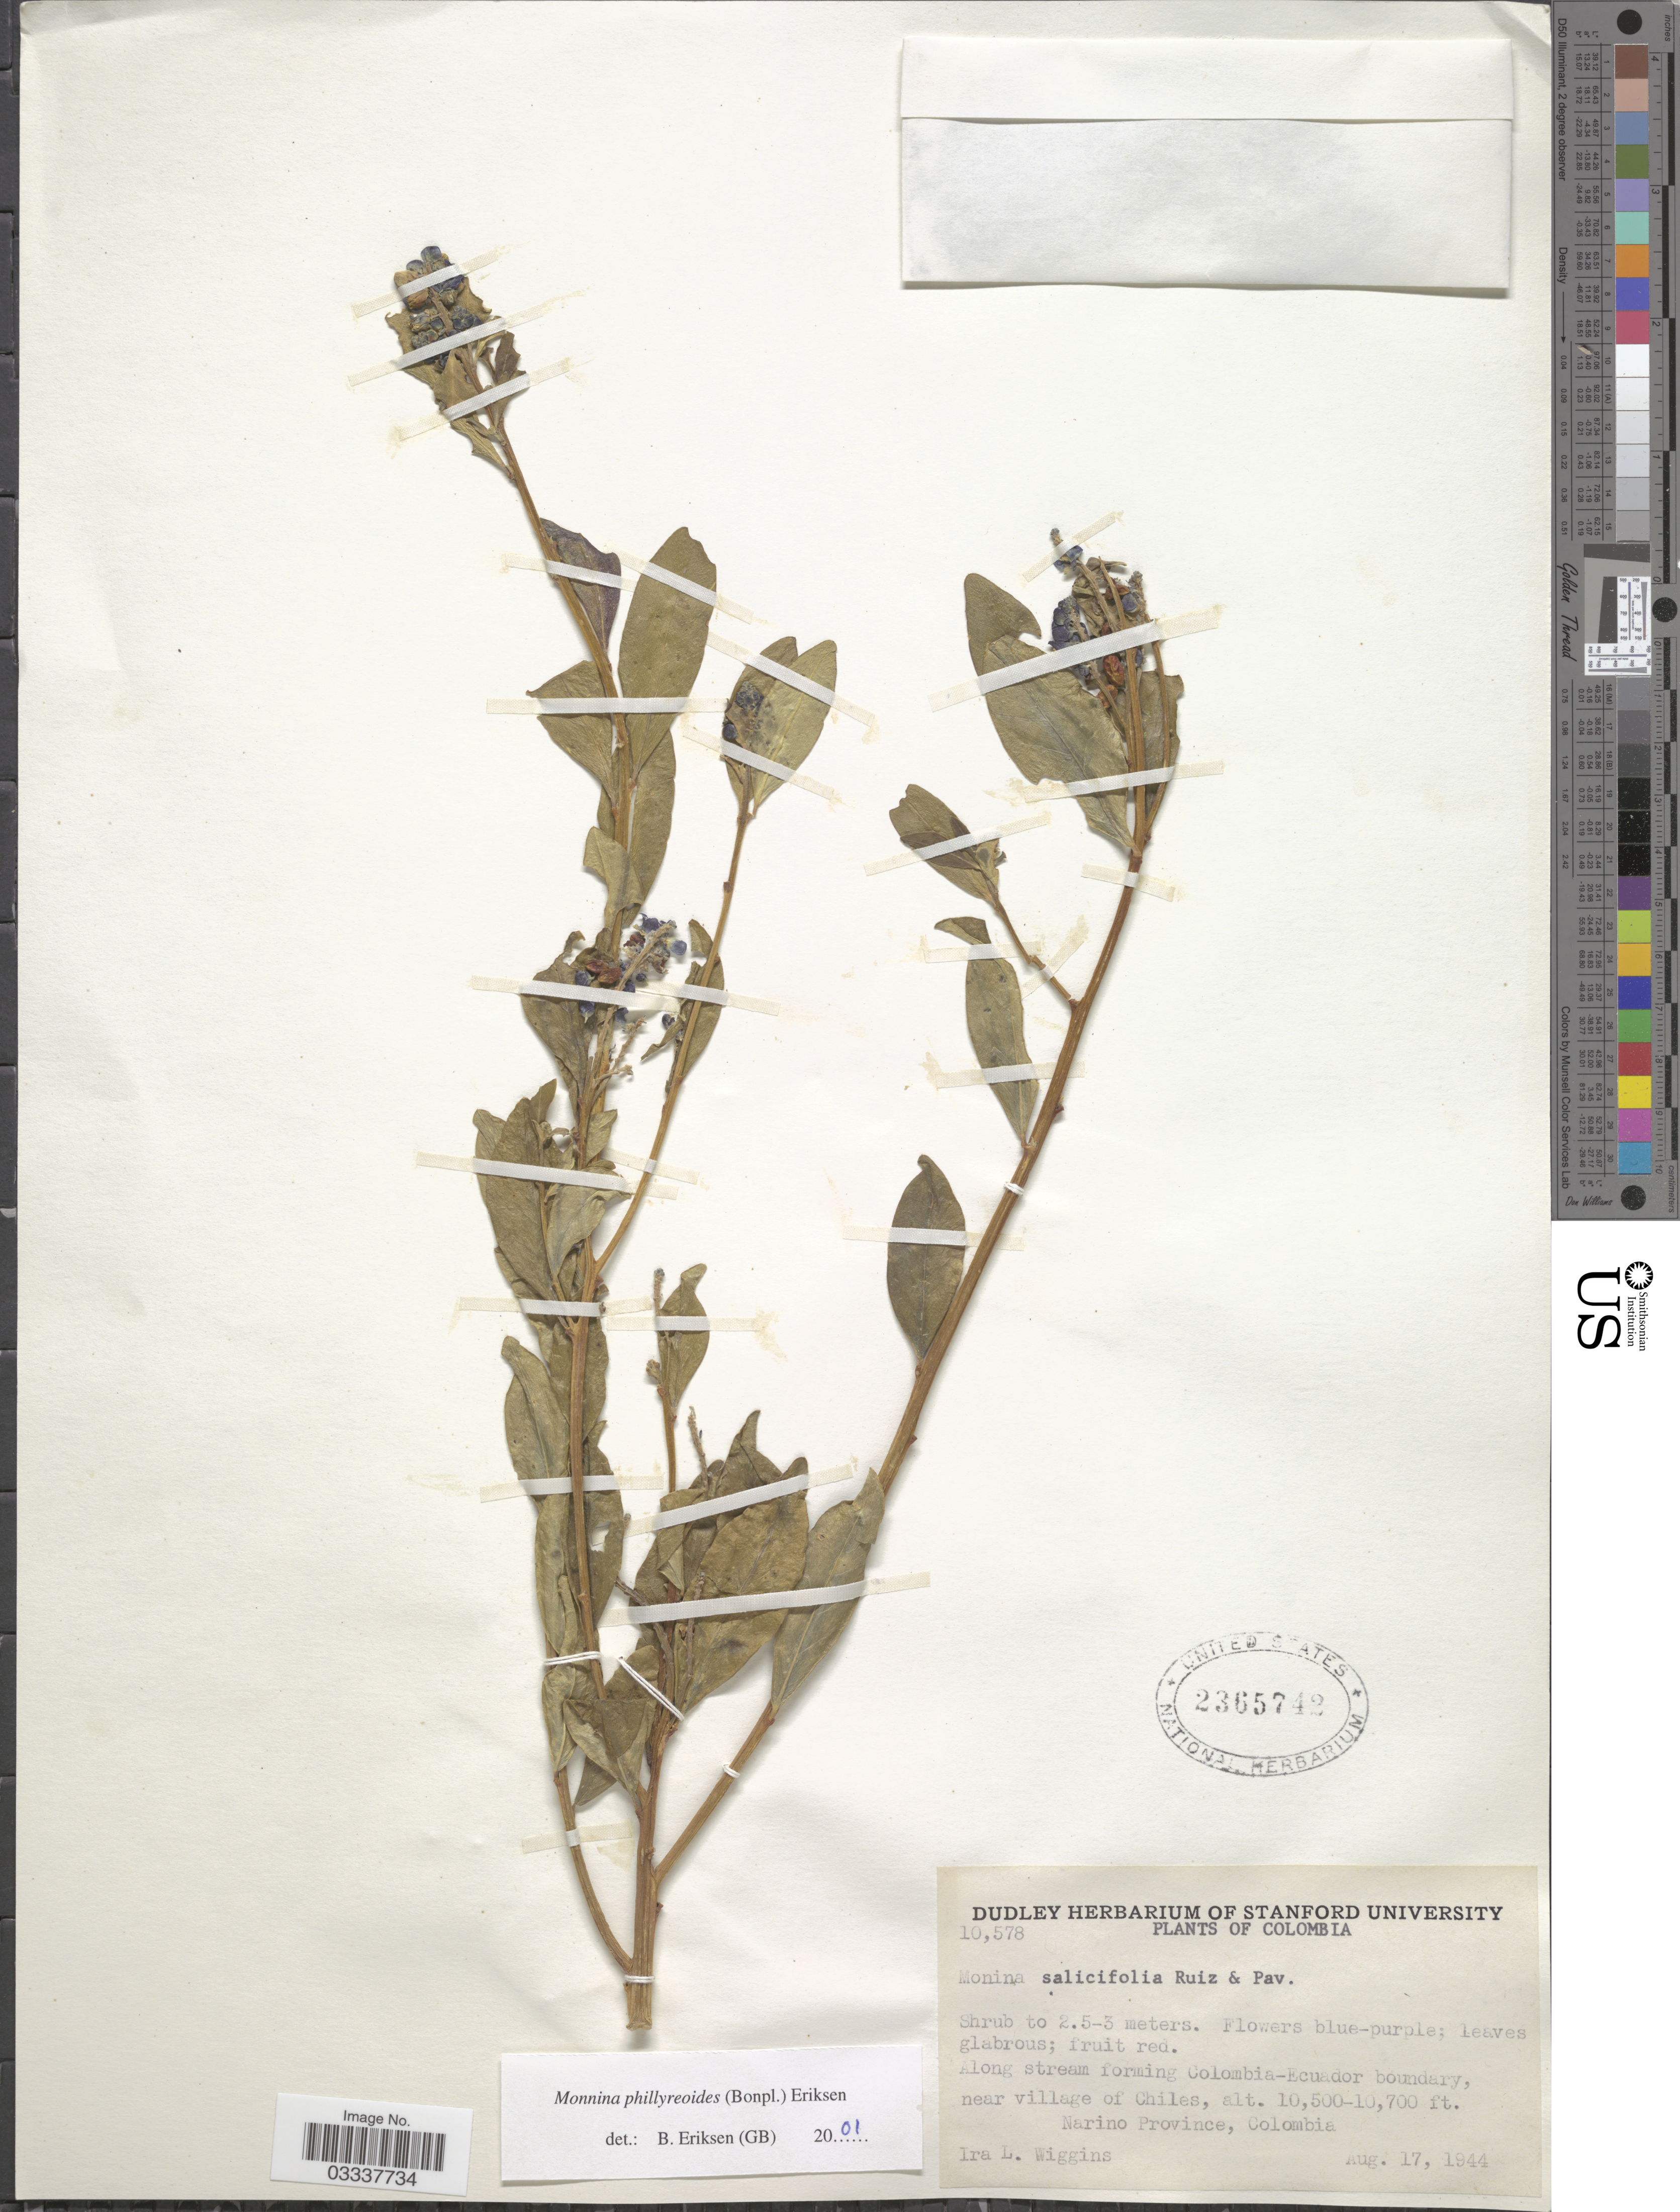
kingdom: Plantae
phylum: Tracheophyta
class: Magnoliopsida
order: Fabales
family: Polygalaceae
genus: Monnina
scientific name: Monnina phillyreoides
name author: (Bonpl.) B. Eriksen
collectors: I. L. Wiggins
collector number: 10578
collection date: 1944-08-17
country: Colombia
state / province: Nariño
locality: Along stream forming Colombia-Ecuador boundary, near village of Chiles.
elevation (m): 3200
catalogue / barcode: US 2365742